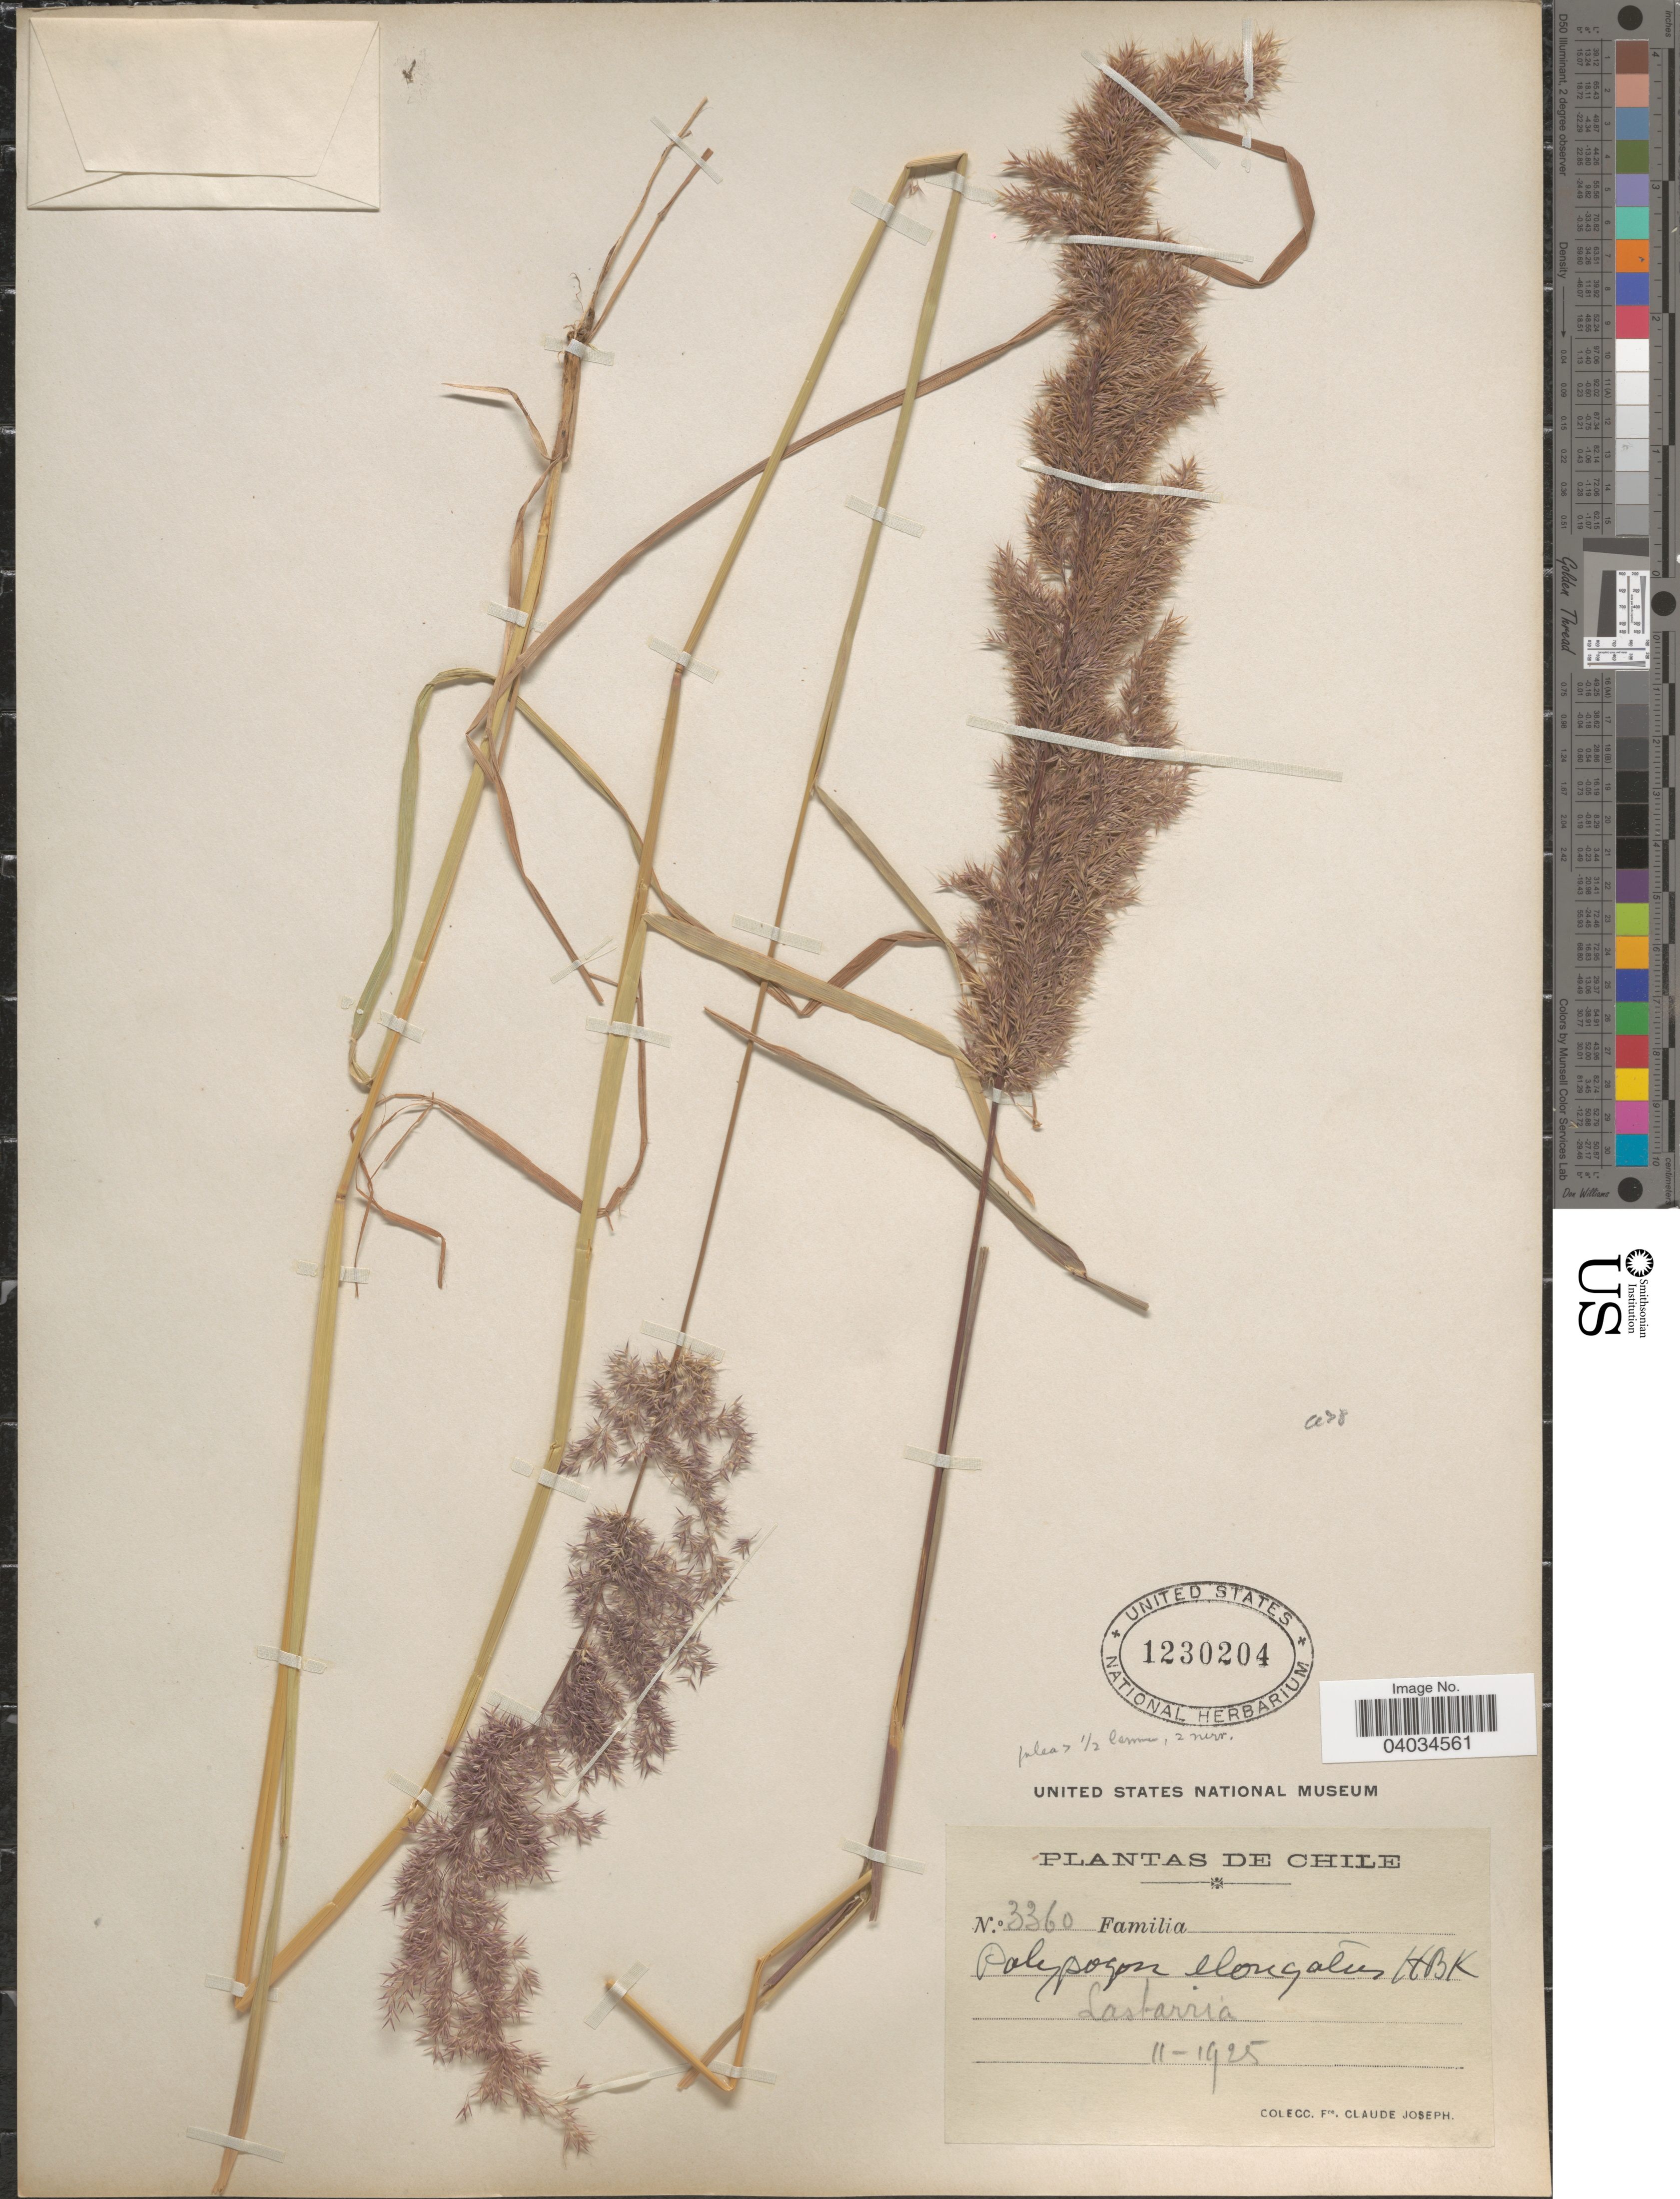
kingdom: Plantae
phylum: Tracheophyta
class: Liliopsida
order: Poales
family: Poaceae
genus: Polypogon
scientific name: Polypogon sp.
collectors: Bro. Claude-Joseph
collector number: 3360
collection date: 1925-11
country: Chile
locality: Lastarria.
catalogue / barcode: US 1230204